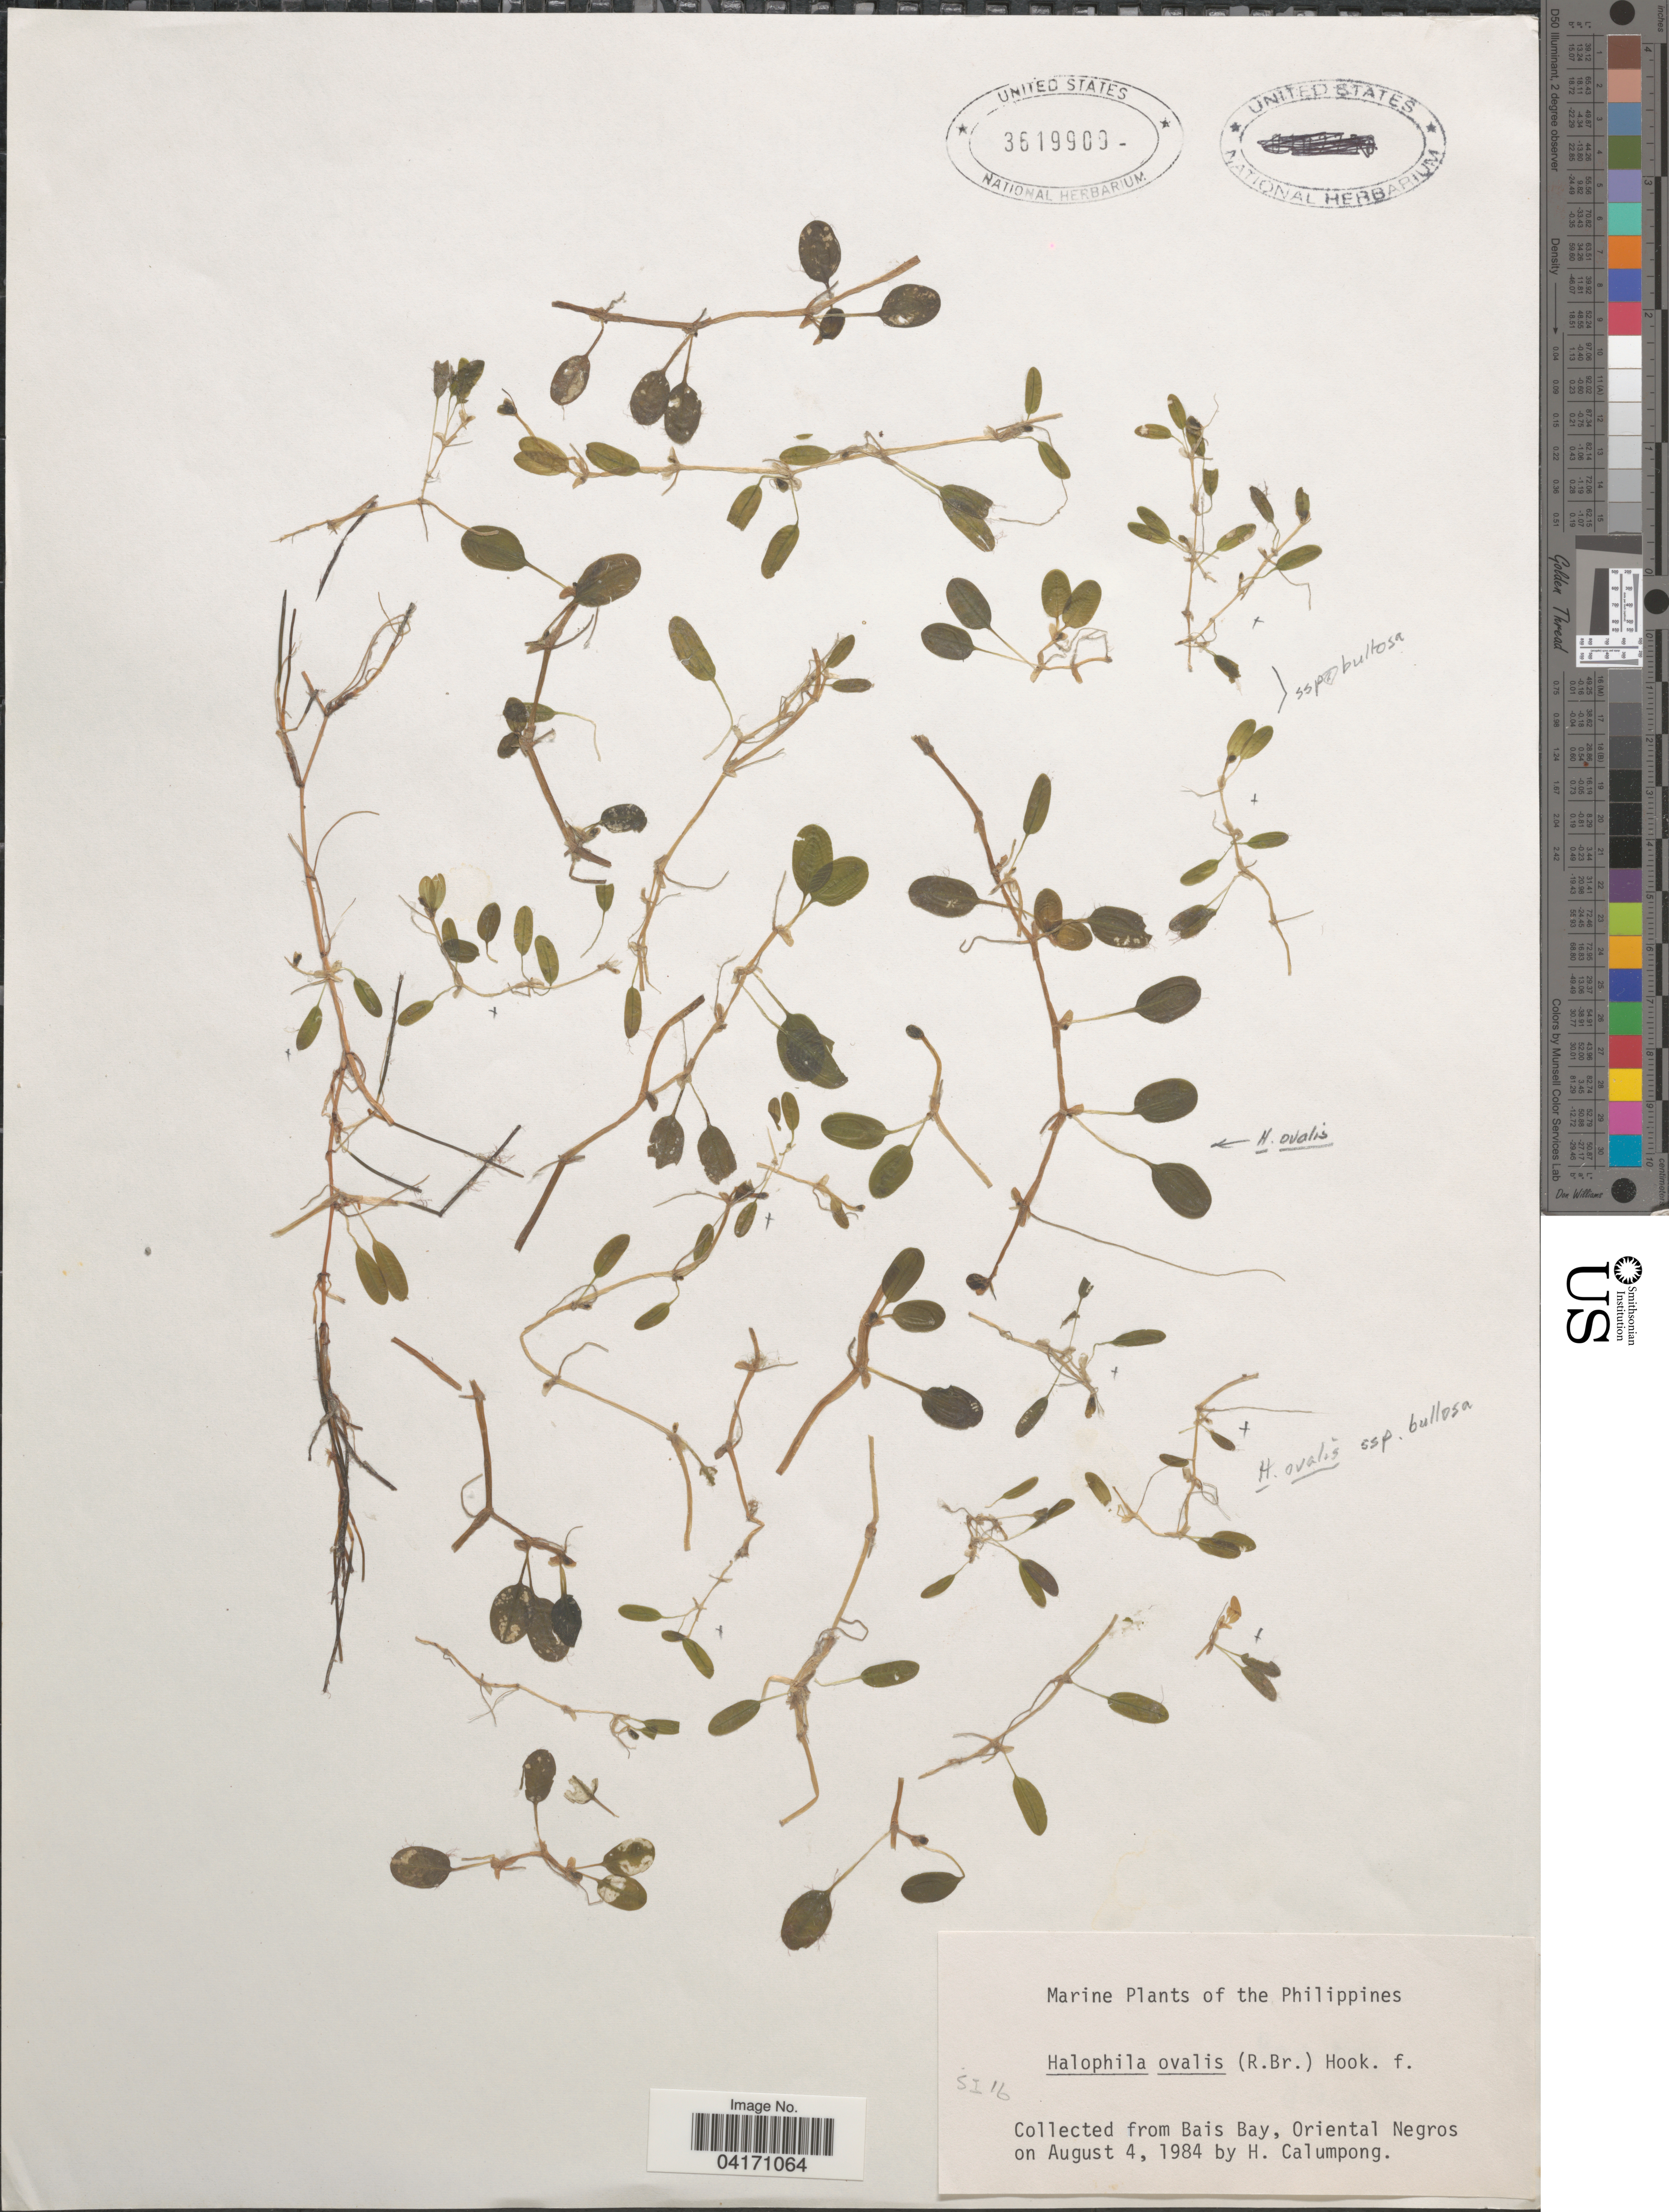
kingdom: Plantae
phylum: Tracheophyta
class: Liliopsida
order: Alismatales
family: Hydrocharitaceae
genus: Halophila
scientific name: Halophila ovalis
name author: (R. Br.) Hook. f.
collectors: H. Calumpong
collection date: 1984-08-04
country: Philippines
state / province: Central Visayas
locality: Bais Bay, Oriental Negros.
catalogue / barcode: US 3619909